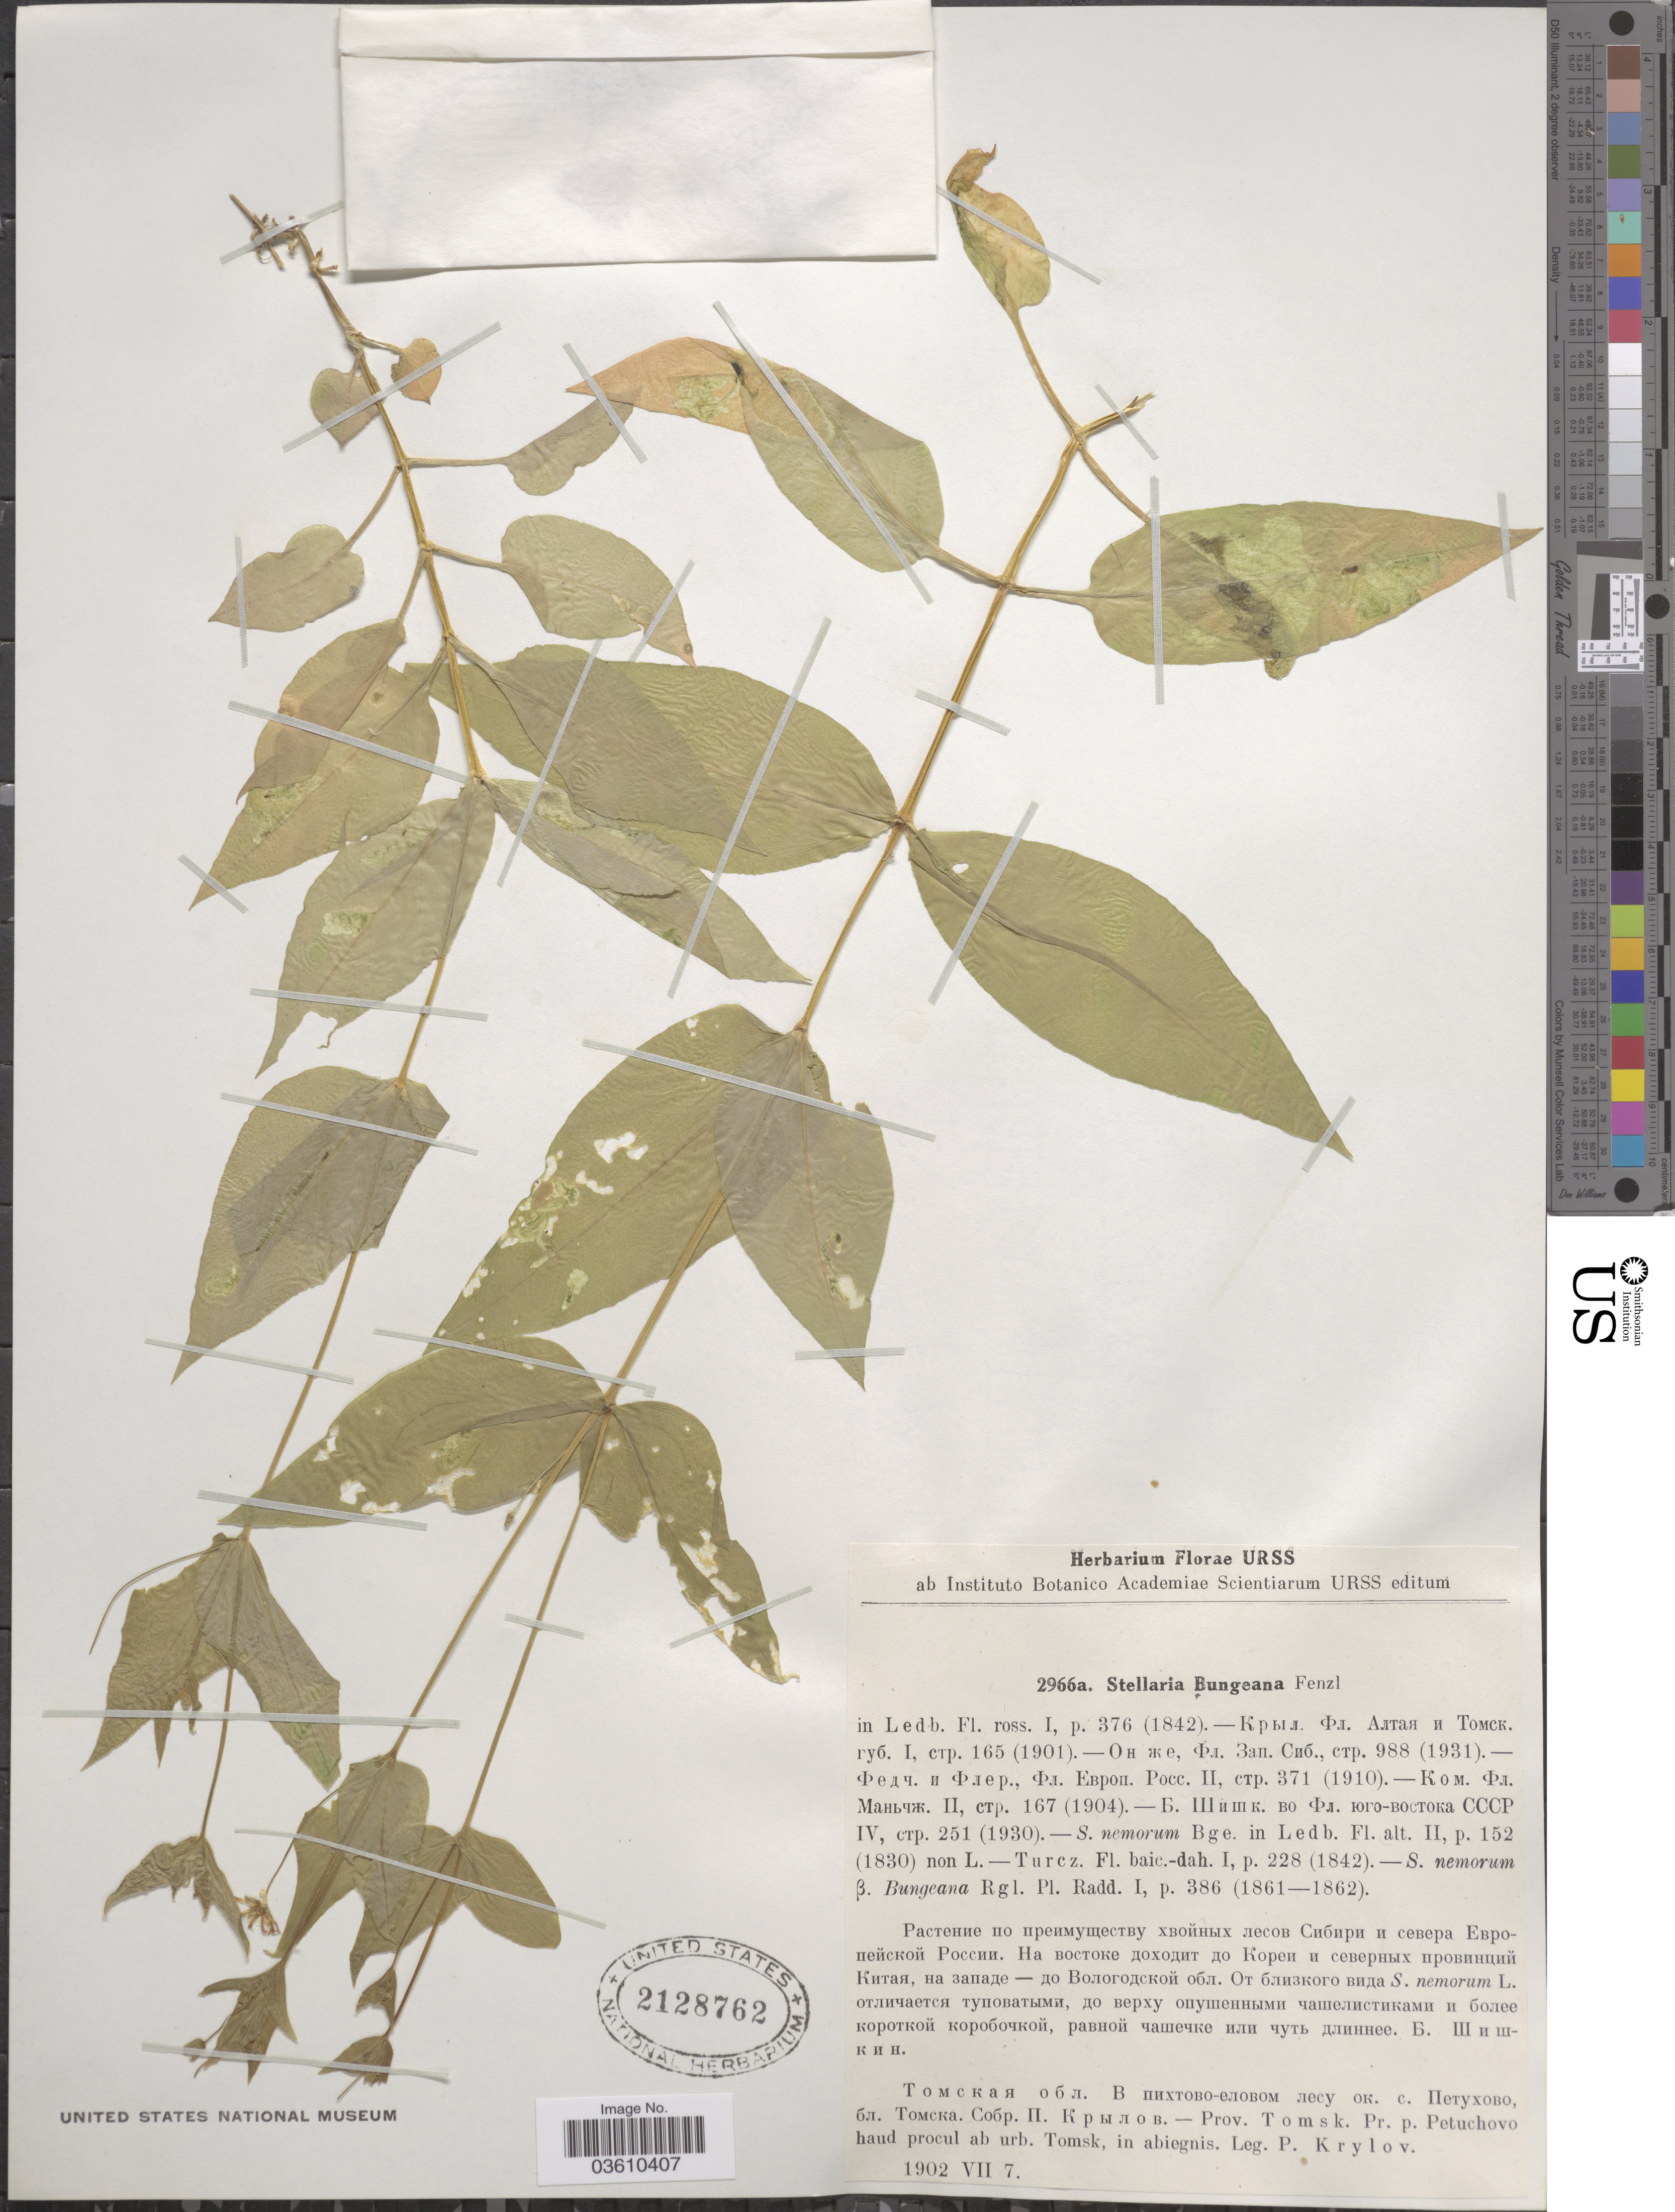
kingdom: Plantae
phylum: Tracheophyta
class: Magnoliopsida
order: Caryophyllales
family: Caryophyllaceae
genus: Stellaria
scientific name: Stellaria bungeana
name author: Fenzl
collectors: P. Krylov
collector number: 2966a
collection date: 1902-07-07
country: Russian Federation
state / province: Kurgan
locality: Prov. Tomsk. Pr. p. Petuchovo haud procul ab urb. Tomsk, in abiegnis.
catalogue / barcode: US 2128762